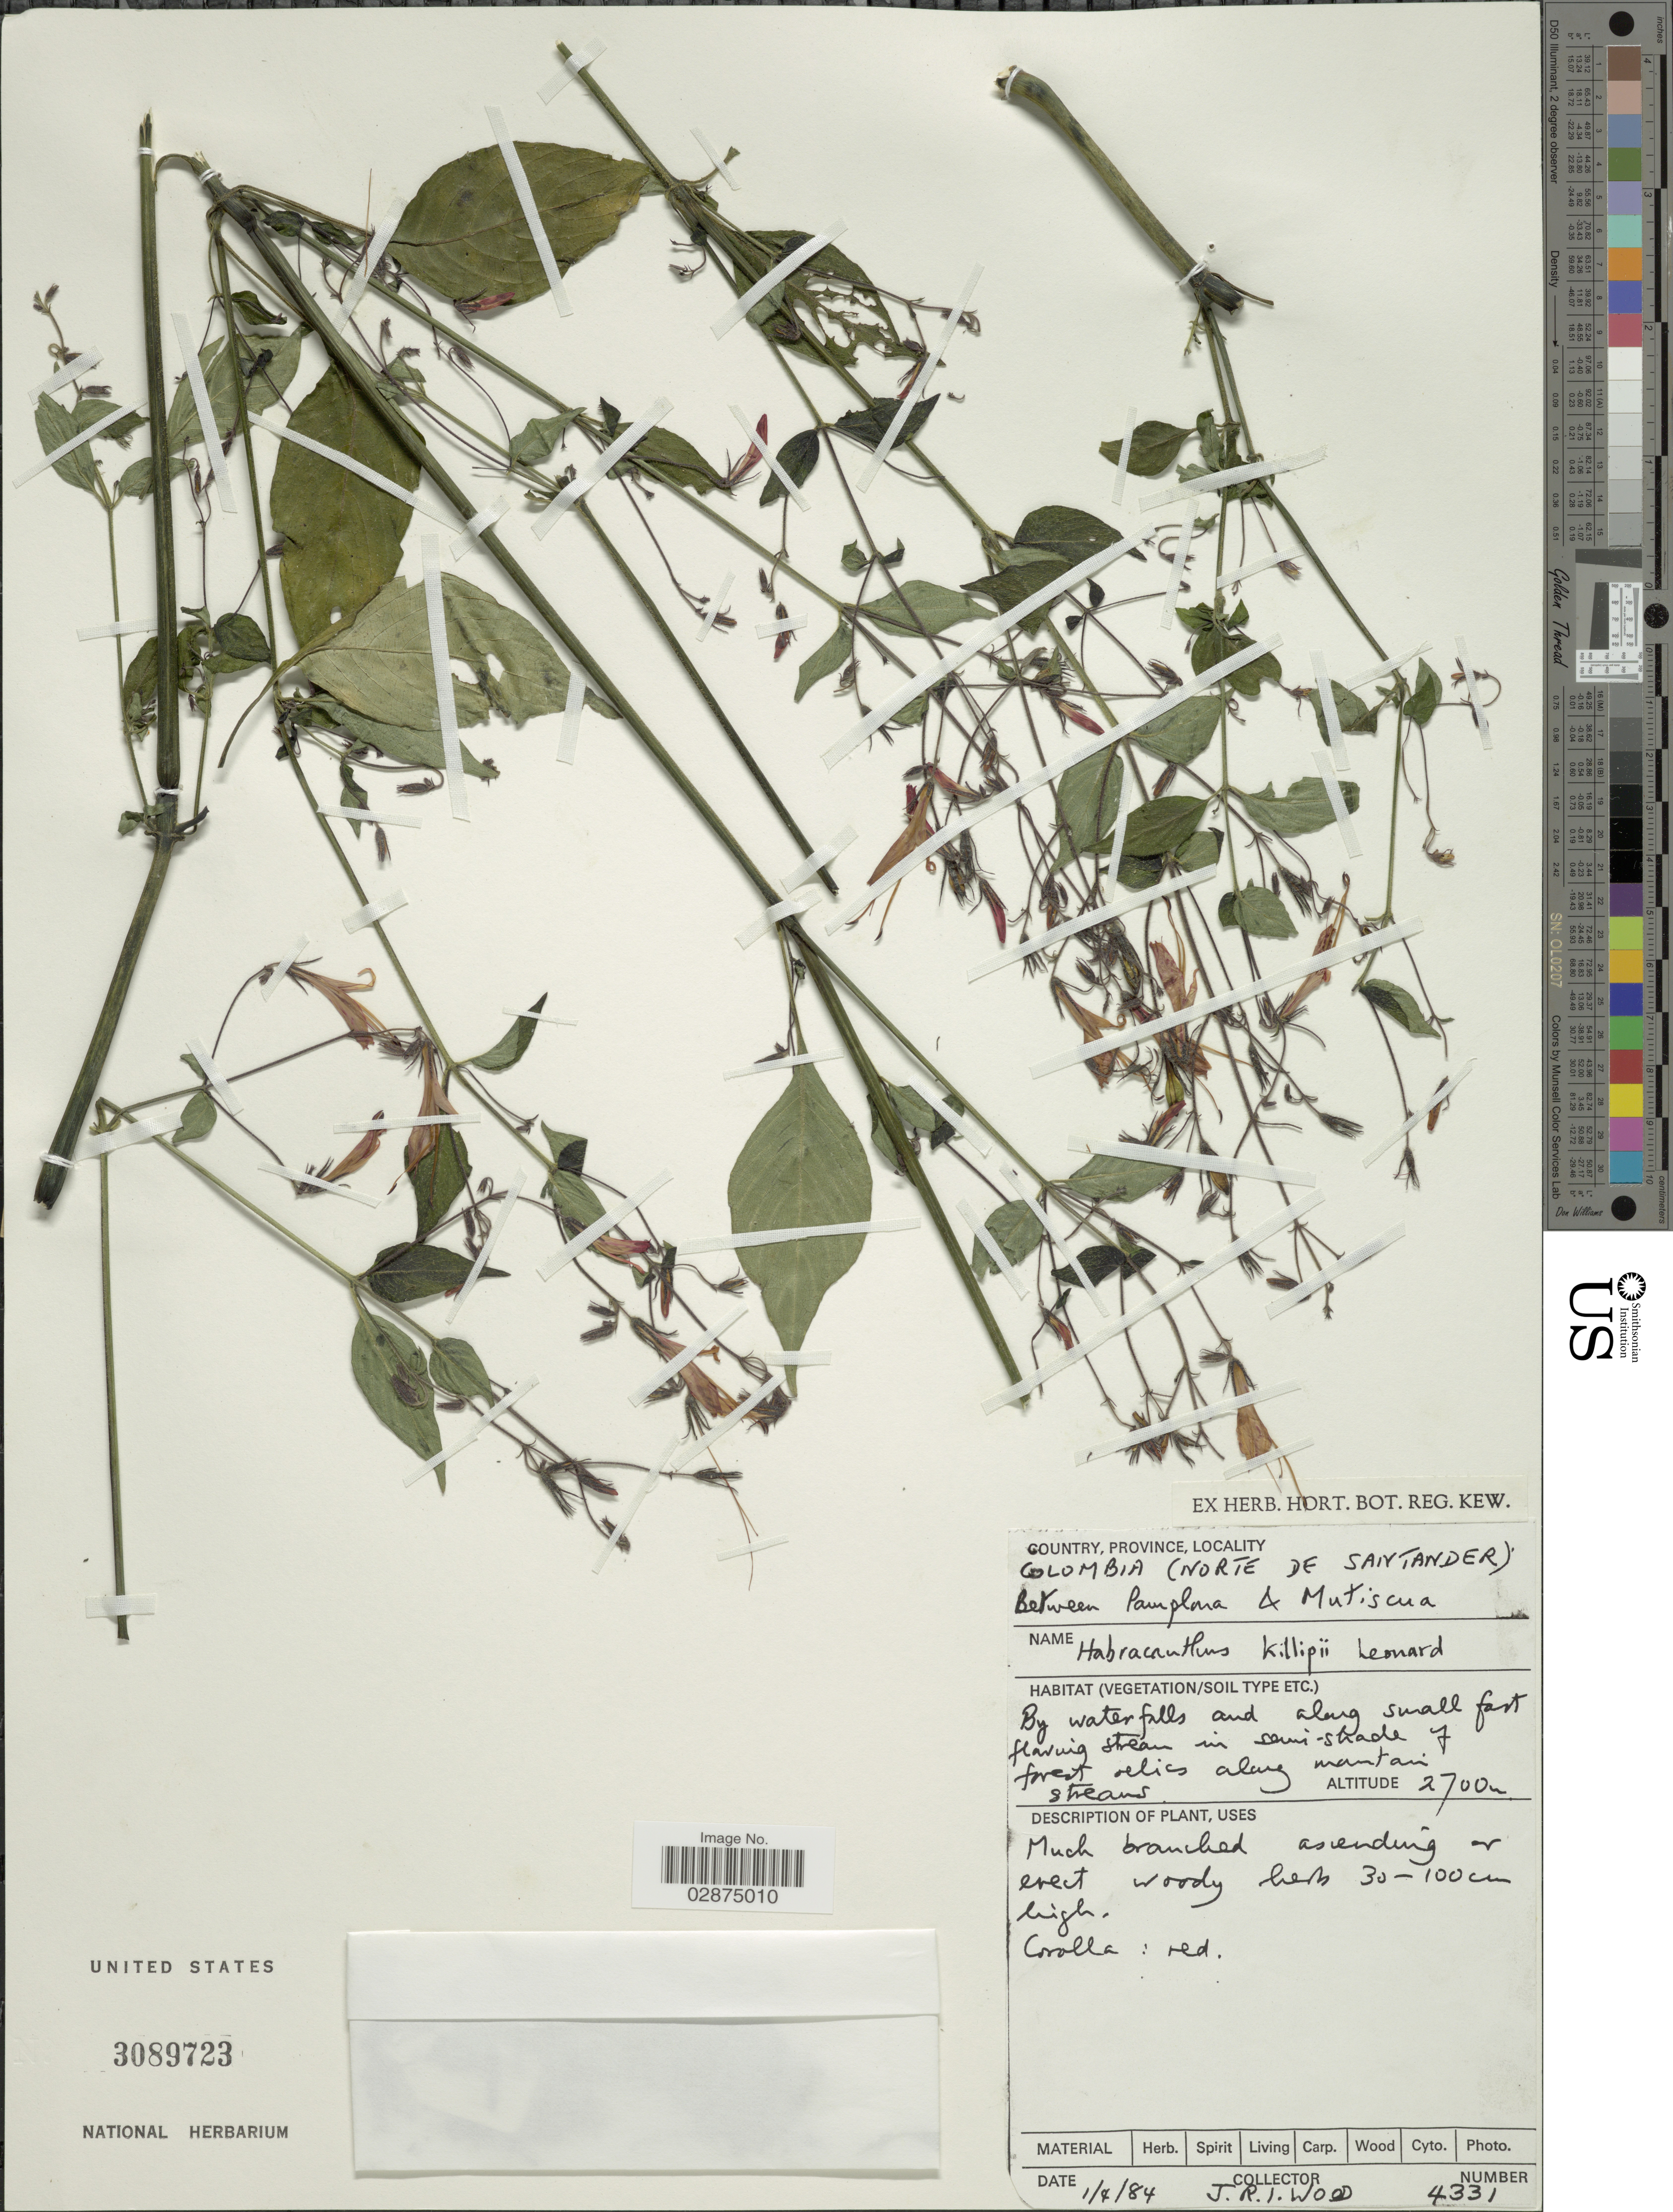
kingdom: Plantae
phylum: Tracheophyta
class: Magnoliopsida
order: Lamiales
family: Acanthaceae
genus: Habracanthus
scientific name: Habracanthus killipii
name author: Leonard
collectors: J. R. I. Wood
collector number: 4331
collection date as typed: Transcribed d/m/y: 1/4/84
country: Colombia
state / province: Norte de Santander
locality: Between Pamplona & Mutiscua.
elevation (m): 2700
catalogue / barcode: US 3089723